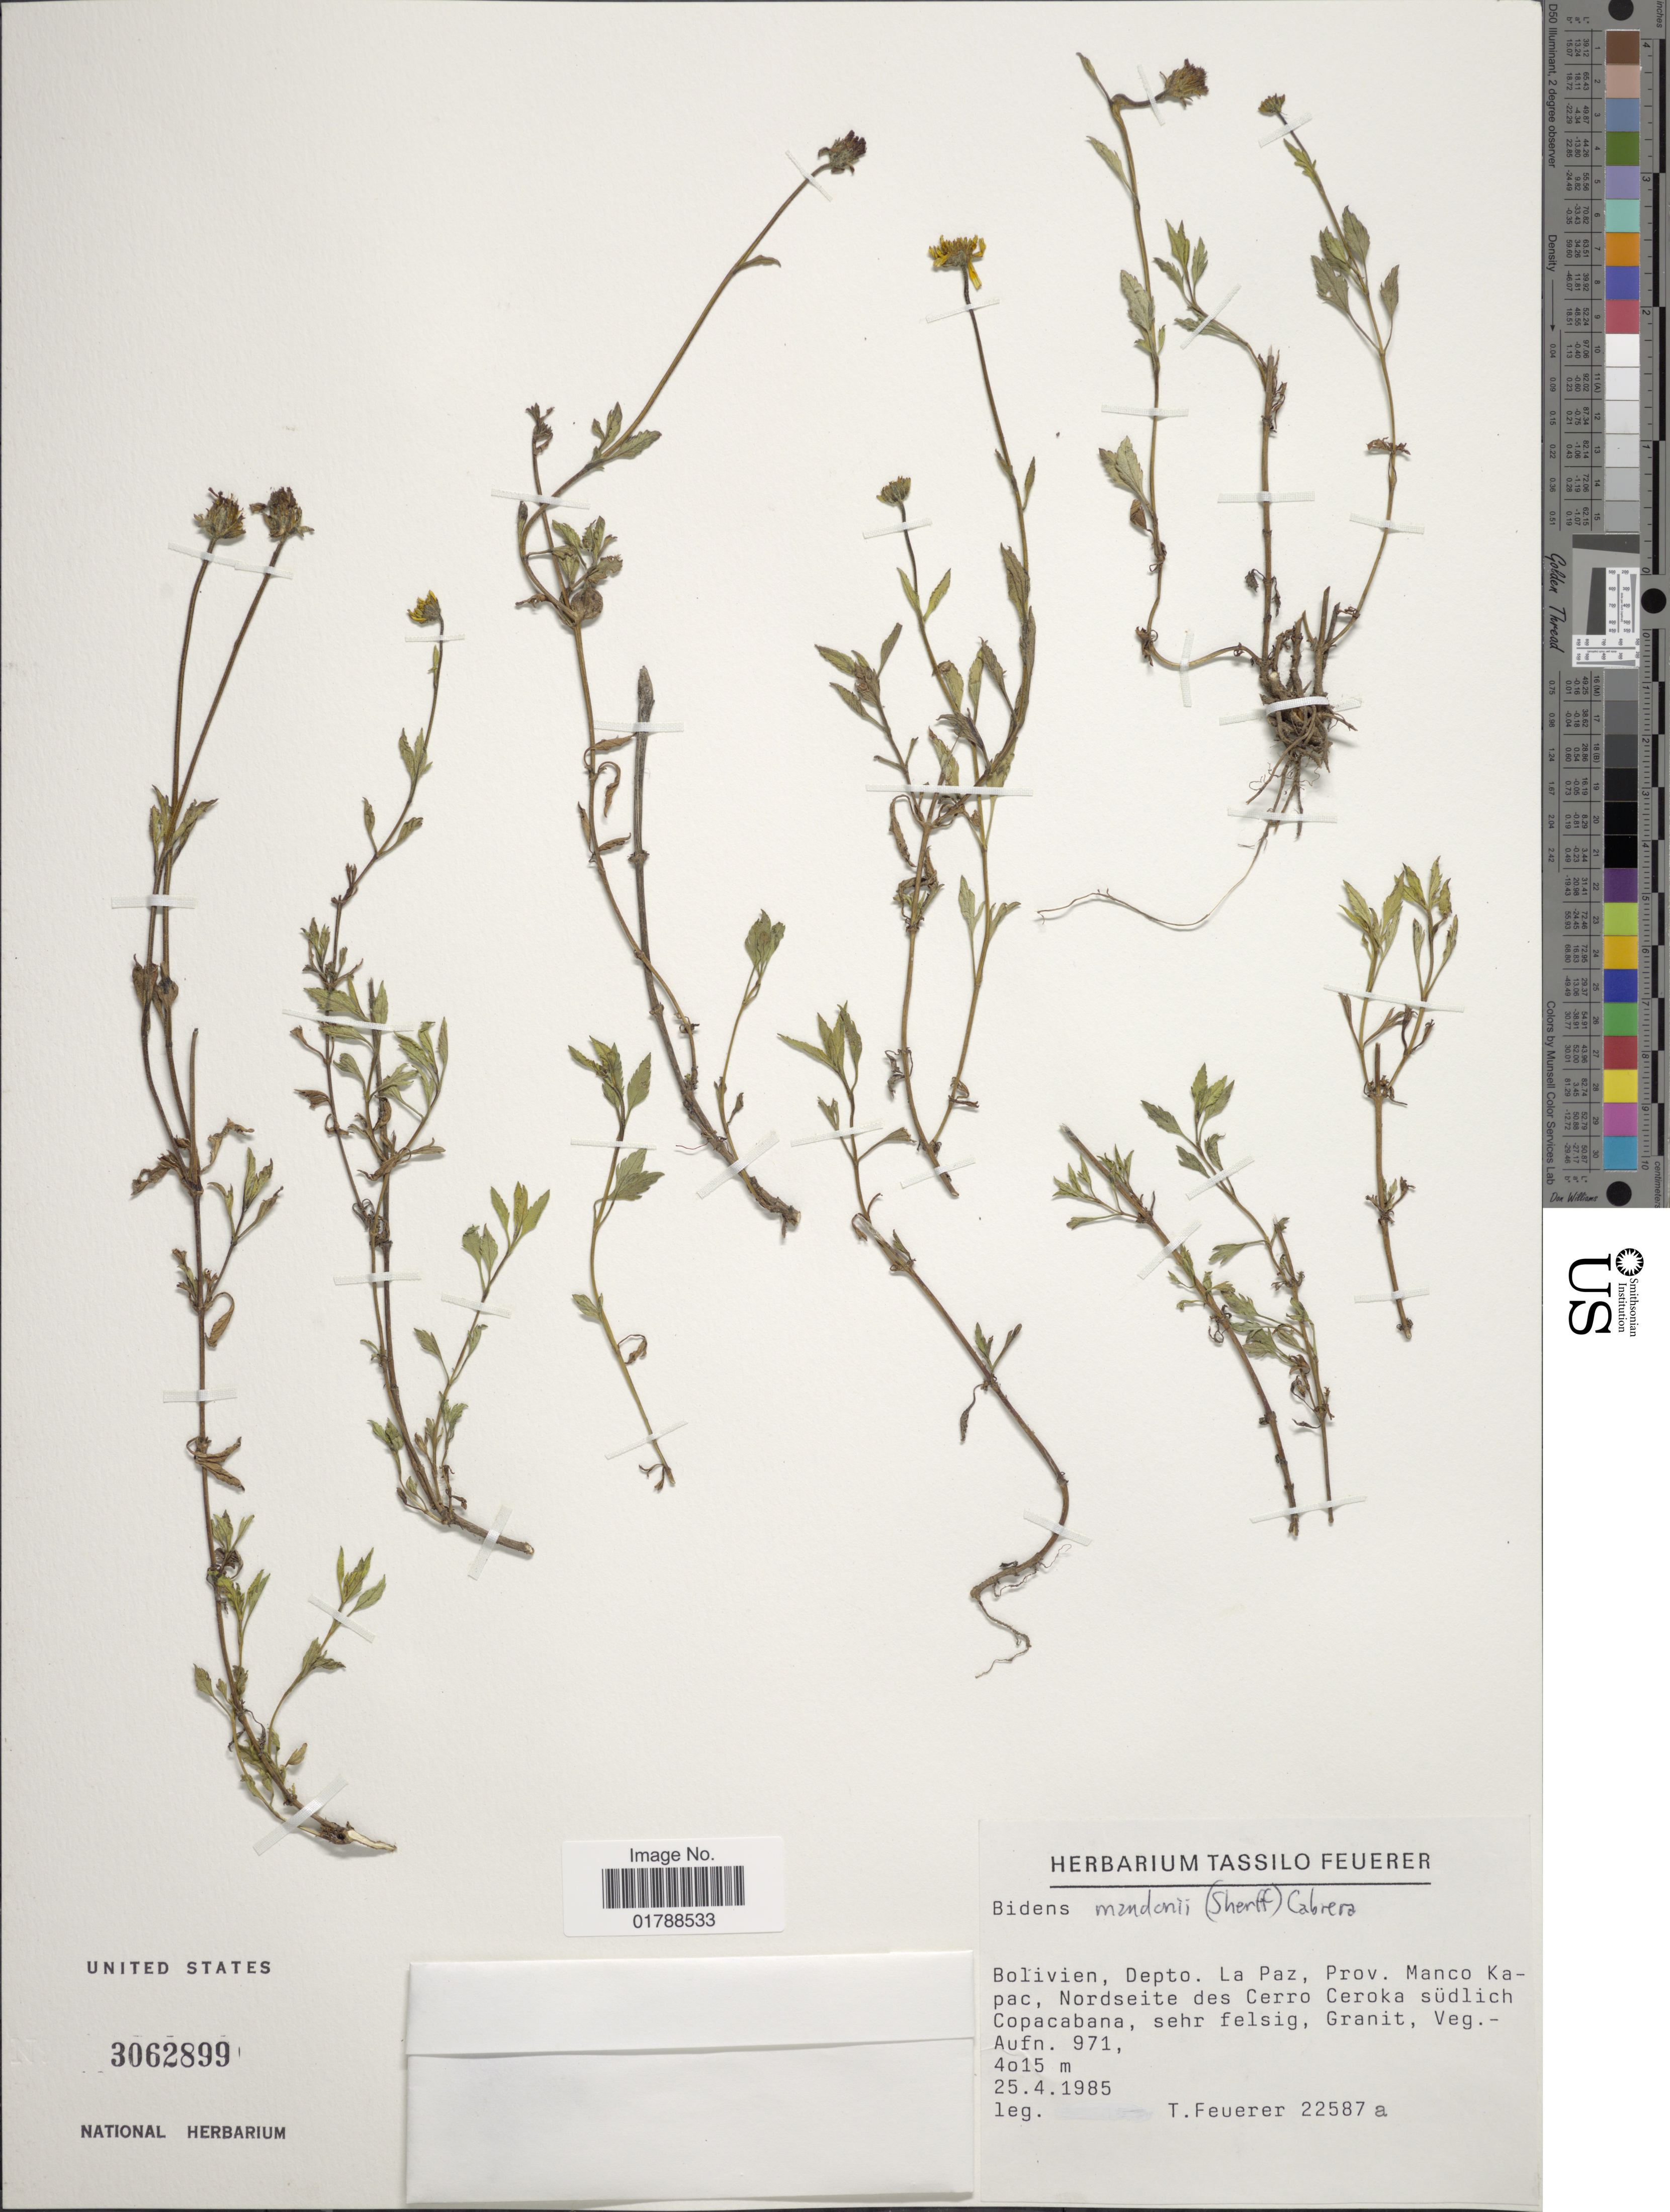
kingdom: Plantae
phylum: Tracheophyta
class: Magnoliopsida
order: Asterales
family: Asteraceae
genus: Bidens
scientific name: Bidens mandonii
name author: (Sherff) Cabrera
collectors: T. Feuerer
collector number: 22587a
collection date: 1985-04-25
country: Bolivia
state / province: La Paz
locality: Prov. Manco Kapac, Nordseite des Cerro Ceroka südlich Copacabana, sehr felsig, Granit, Veg. -Aufn. 971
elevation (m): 4015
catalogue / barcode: US 3062899